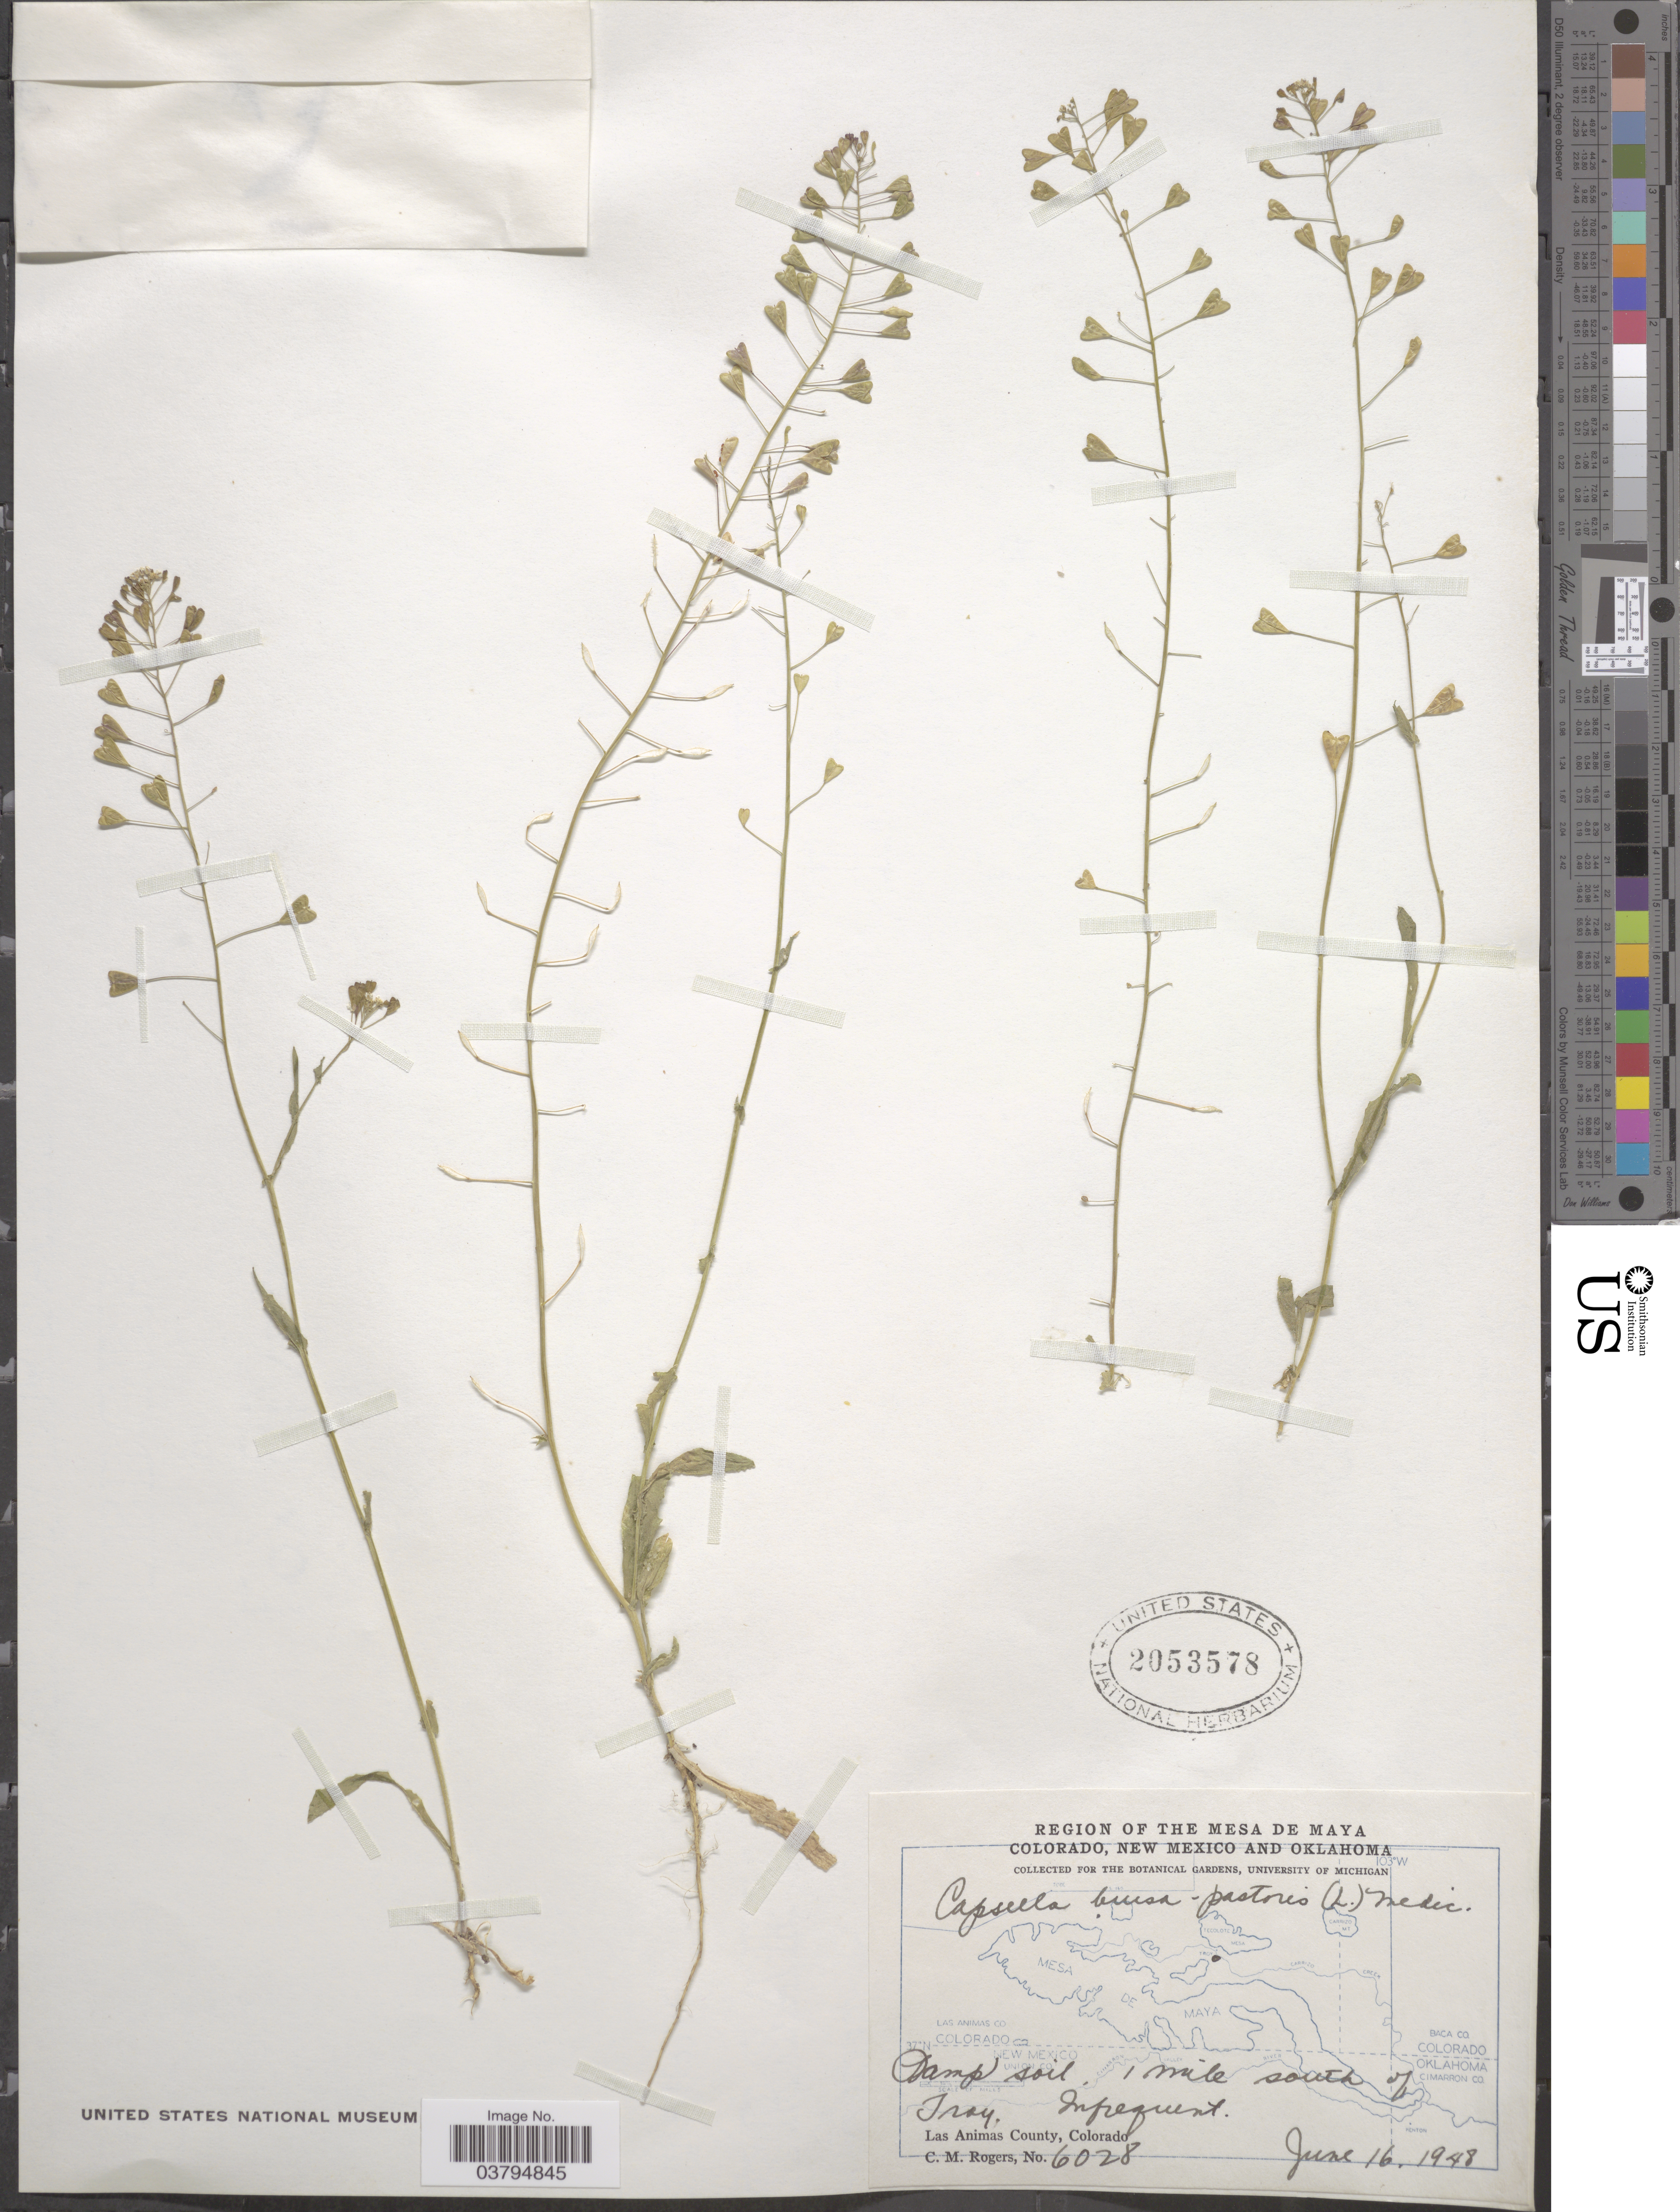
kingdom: Plantae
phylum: Tracheophyta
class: Magnoliopsida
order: Brassicales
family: Brassicaceae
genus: Capsella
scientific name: Capsella bursa-pastoris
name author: (L.) Medik.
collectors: C. M. Rogers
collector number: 6028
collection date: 1948-06-16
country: United States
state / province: Colorado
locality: The Mesa de Maya. 1 mile south of Troy. Las Animas County.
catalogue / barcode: US 2053578